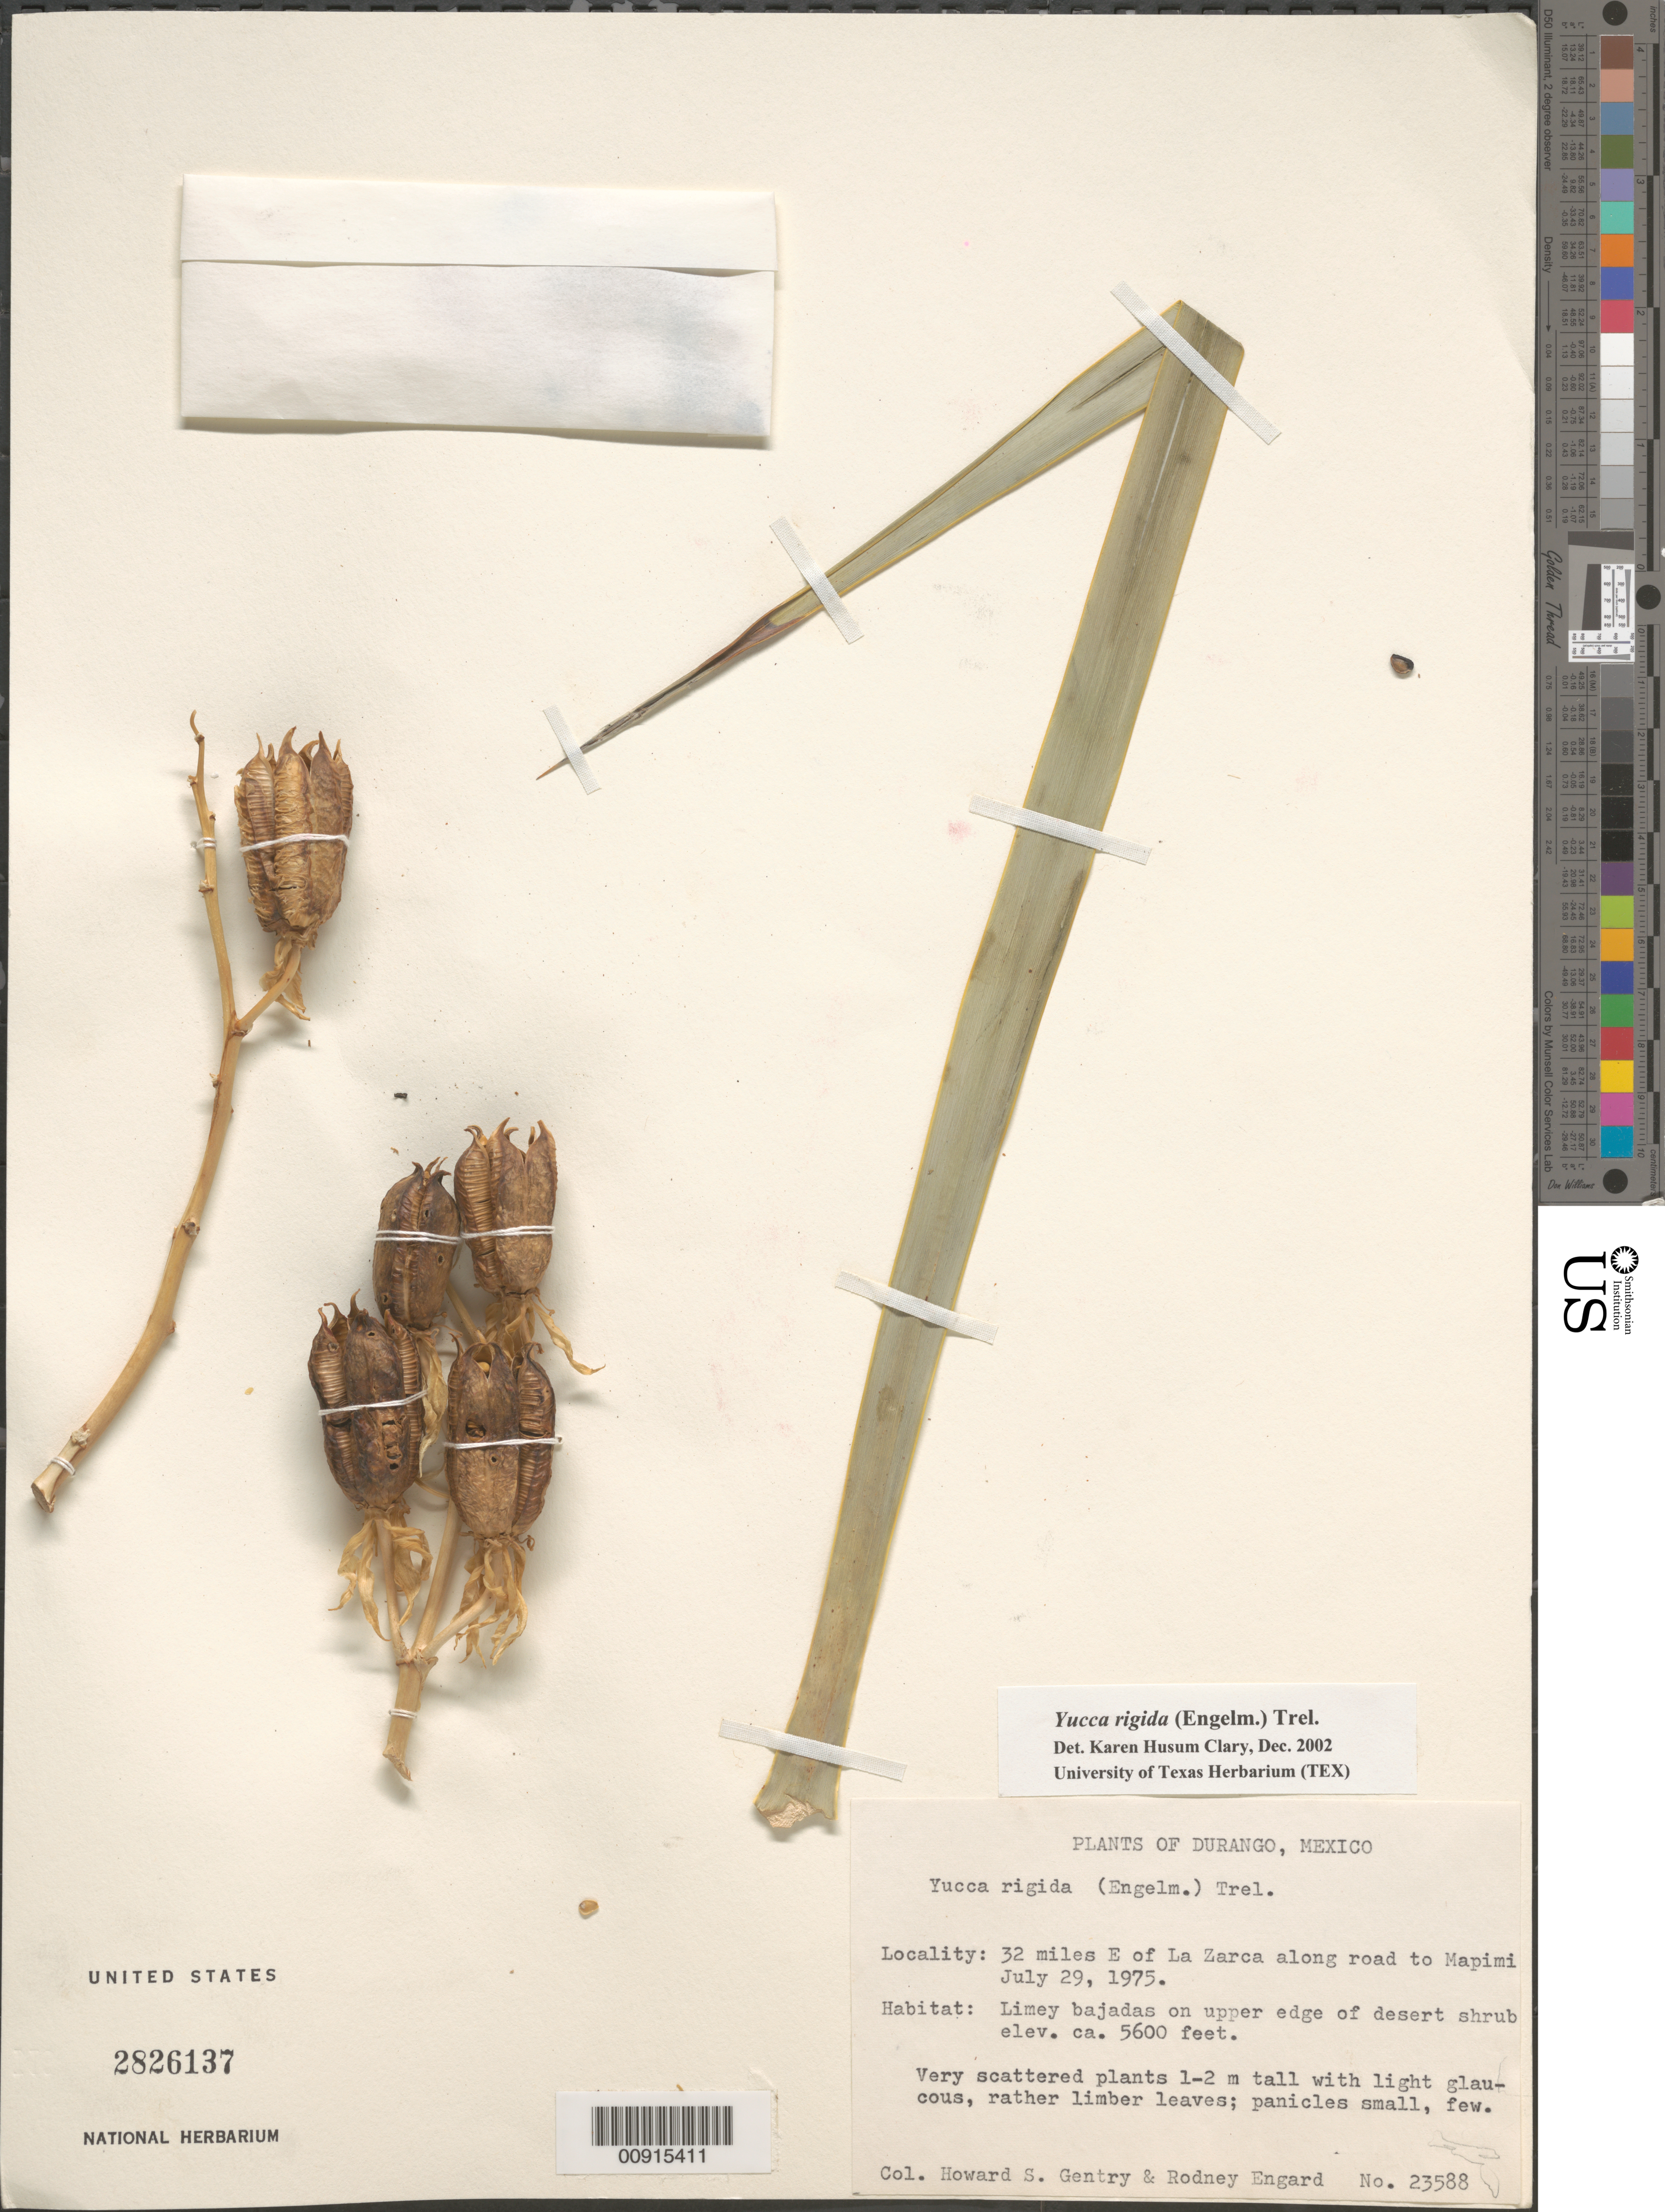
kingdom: Plantae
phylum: Tracheophyta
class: Liliopsida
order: Asparagales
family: Asparagaceae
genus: Yucca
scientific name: Yucca rigida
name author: (Engelm.) Trel.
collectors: H. S. Gentry & R. Engard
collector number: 23588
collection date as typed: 29 Jul 1975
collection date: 1975-07-29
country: Mexico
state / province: Durango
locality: Durango: 32 miles E of La Zarca along road to Mapimi.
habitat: Limey bajadas on upper edge of desert shrub.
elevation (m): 1707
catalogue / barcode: US 2826137